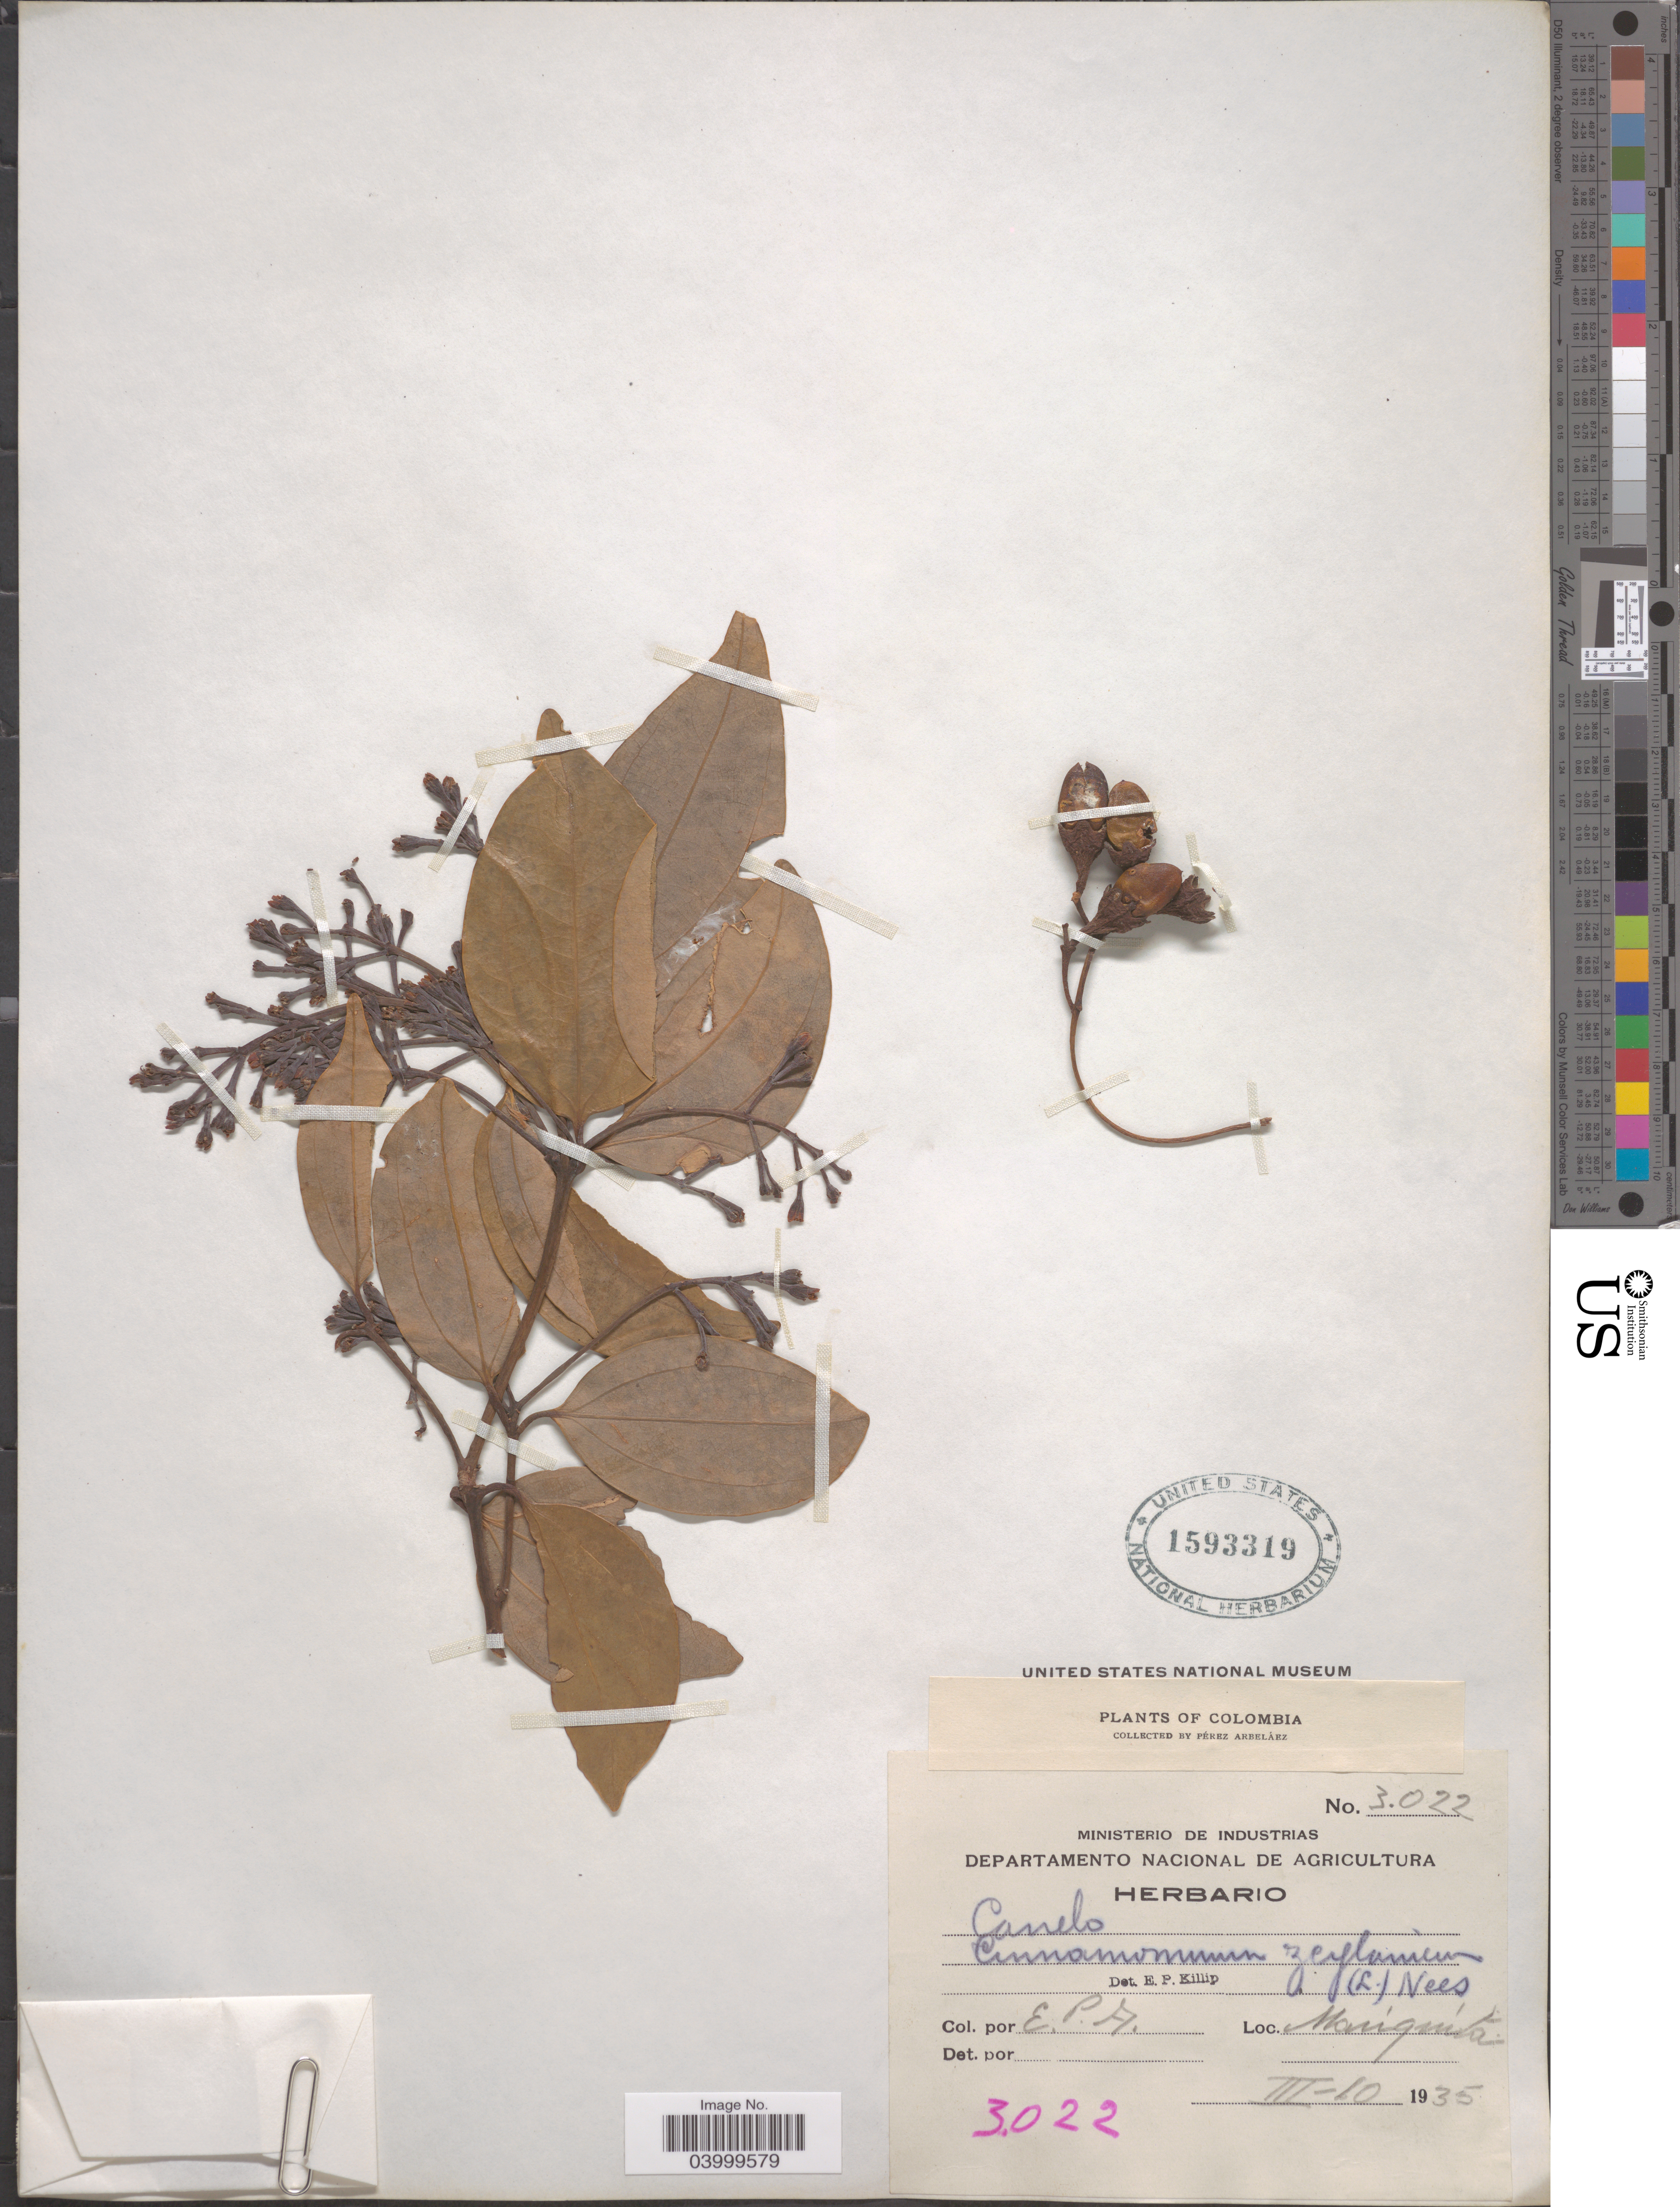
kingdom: Plantae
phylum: Tracheophyta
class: Magnoliopsida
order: Laurales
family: Lauraceae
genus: Cinnamomum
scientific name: Cinnamomum zeylanicum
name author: Blume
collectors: E. Pérez Arbeláez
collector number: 3022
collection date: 1935-03-10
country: Colombia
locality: Mariquita.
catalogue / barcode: US 1593319